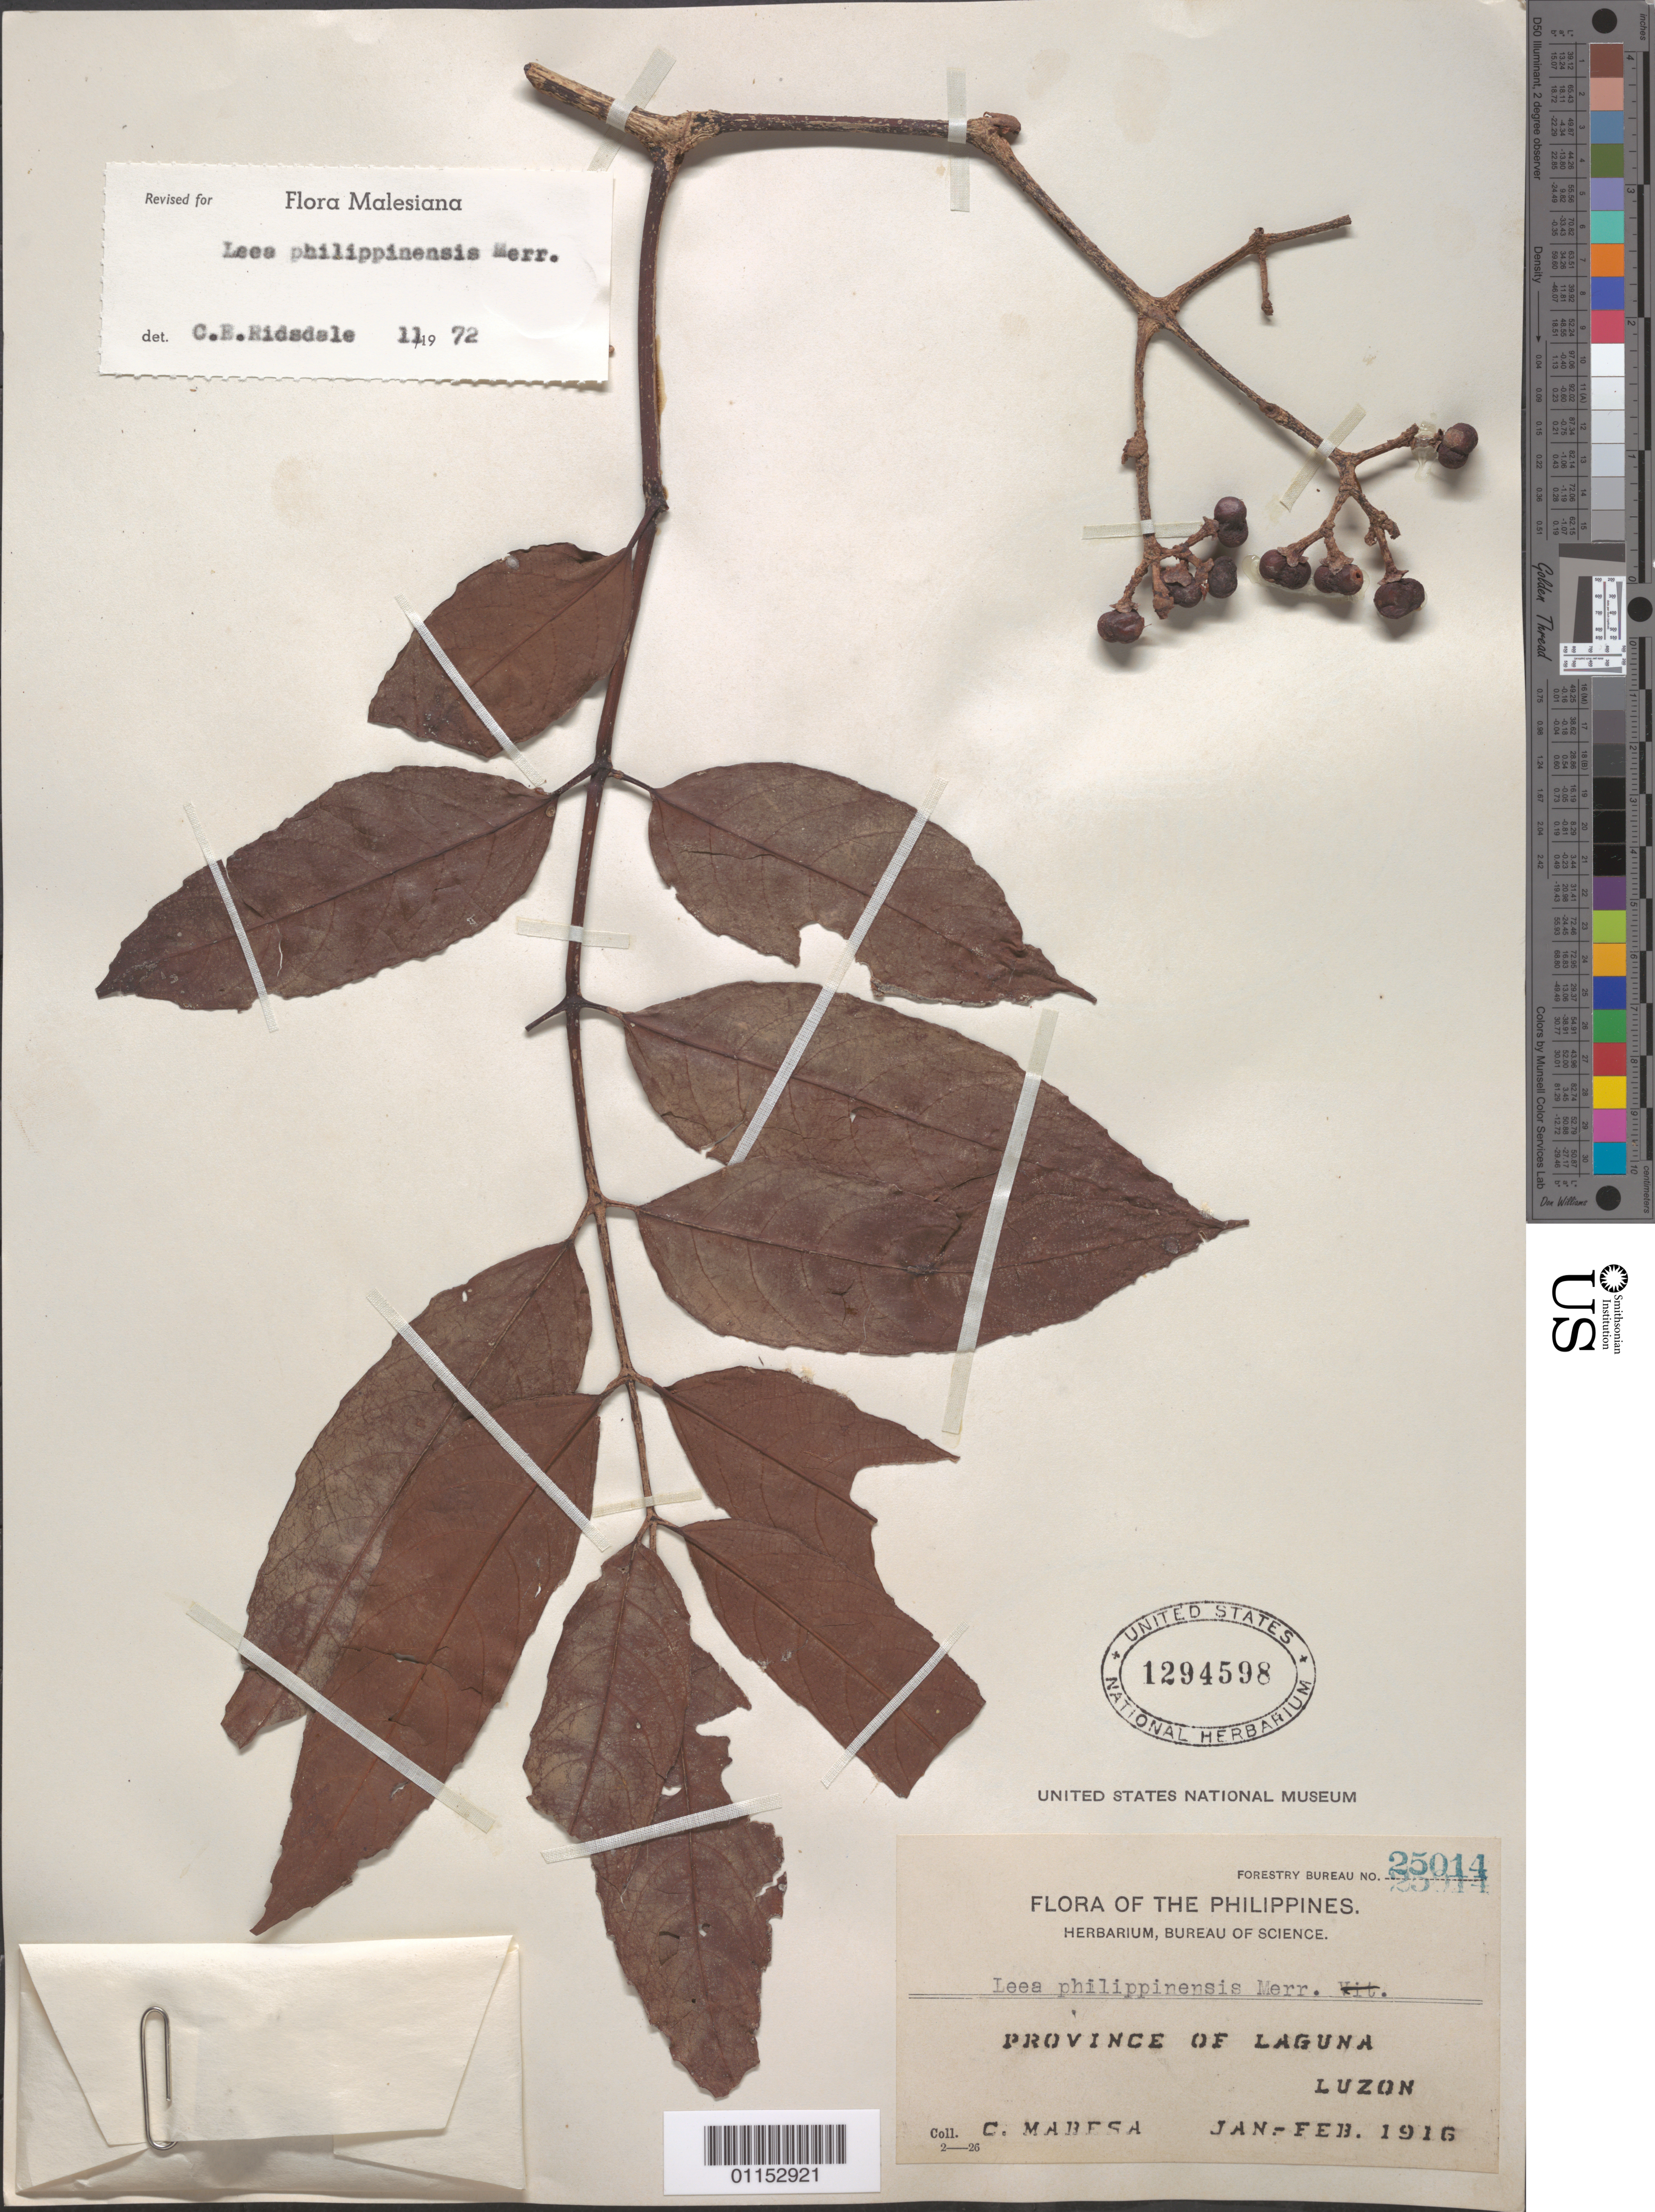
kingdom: Plantae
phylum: Tracheophyta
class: Magnoliopsida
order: Vitales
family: Vitaceae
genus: Leea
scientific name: Leea philippinensis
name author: Merr.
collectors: C. Mabesa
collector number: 25014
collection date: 1916-01/1916-02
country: Philippines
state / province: Calabarzon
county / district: Laguna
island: Luzon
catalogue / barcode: US 1294598